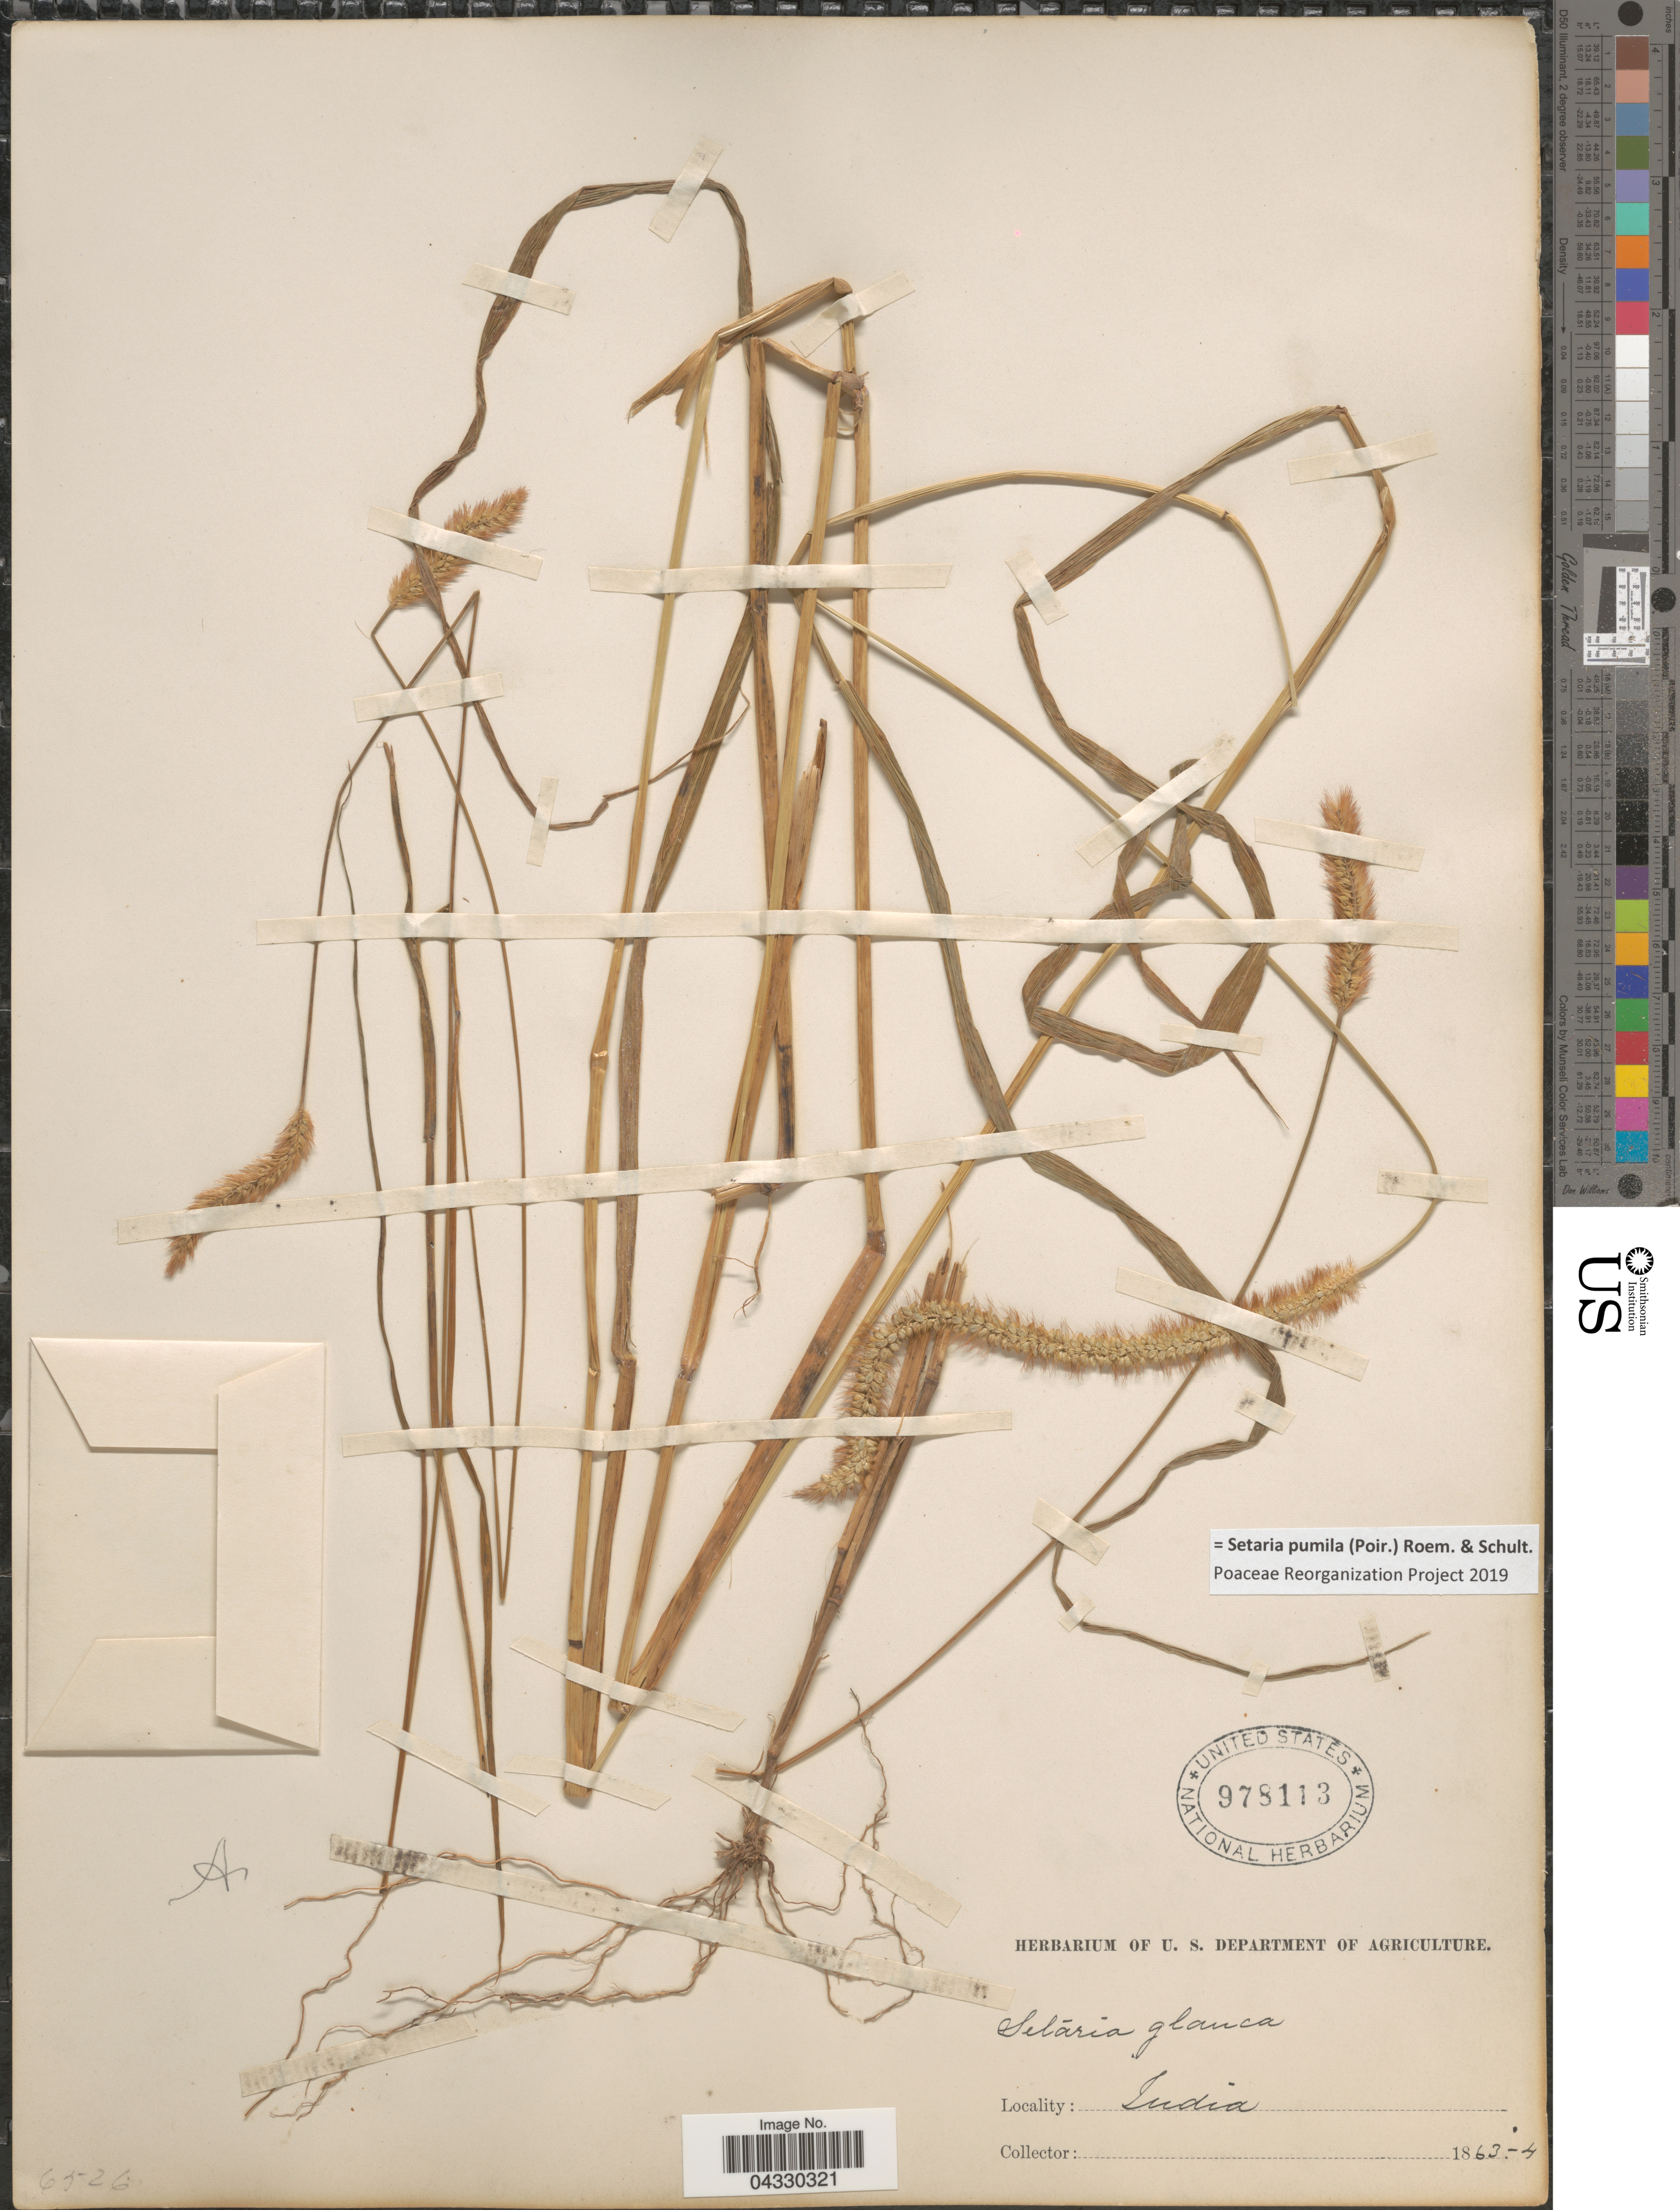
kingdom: Plantae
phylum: Tracheophyta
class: Liliopsida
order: Poales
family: Poaceae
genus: Setaria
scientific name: Setaria pumila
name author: (Poir.) Roem. & Schult.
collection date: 1863/1864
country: India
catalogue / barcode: US 978113